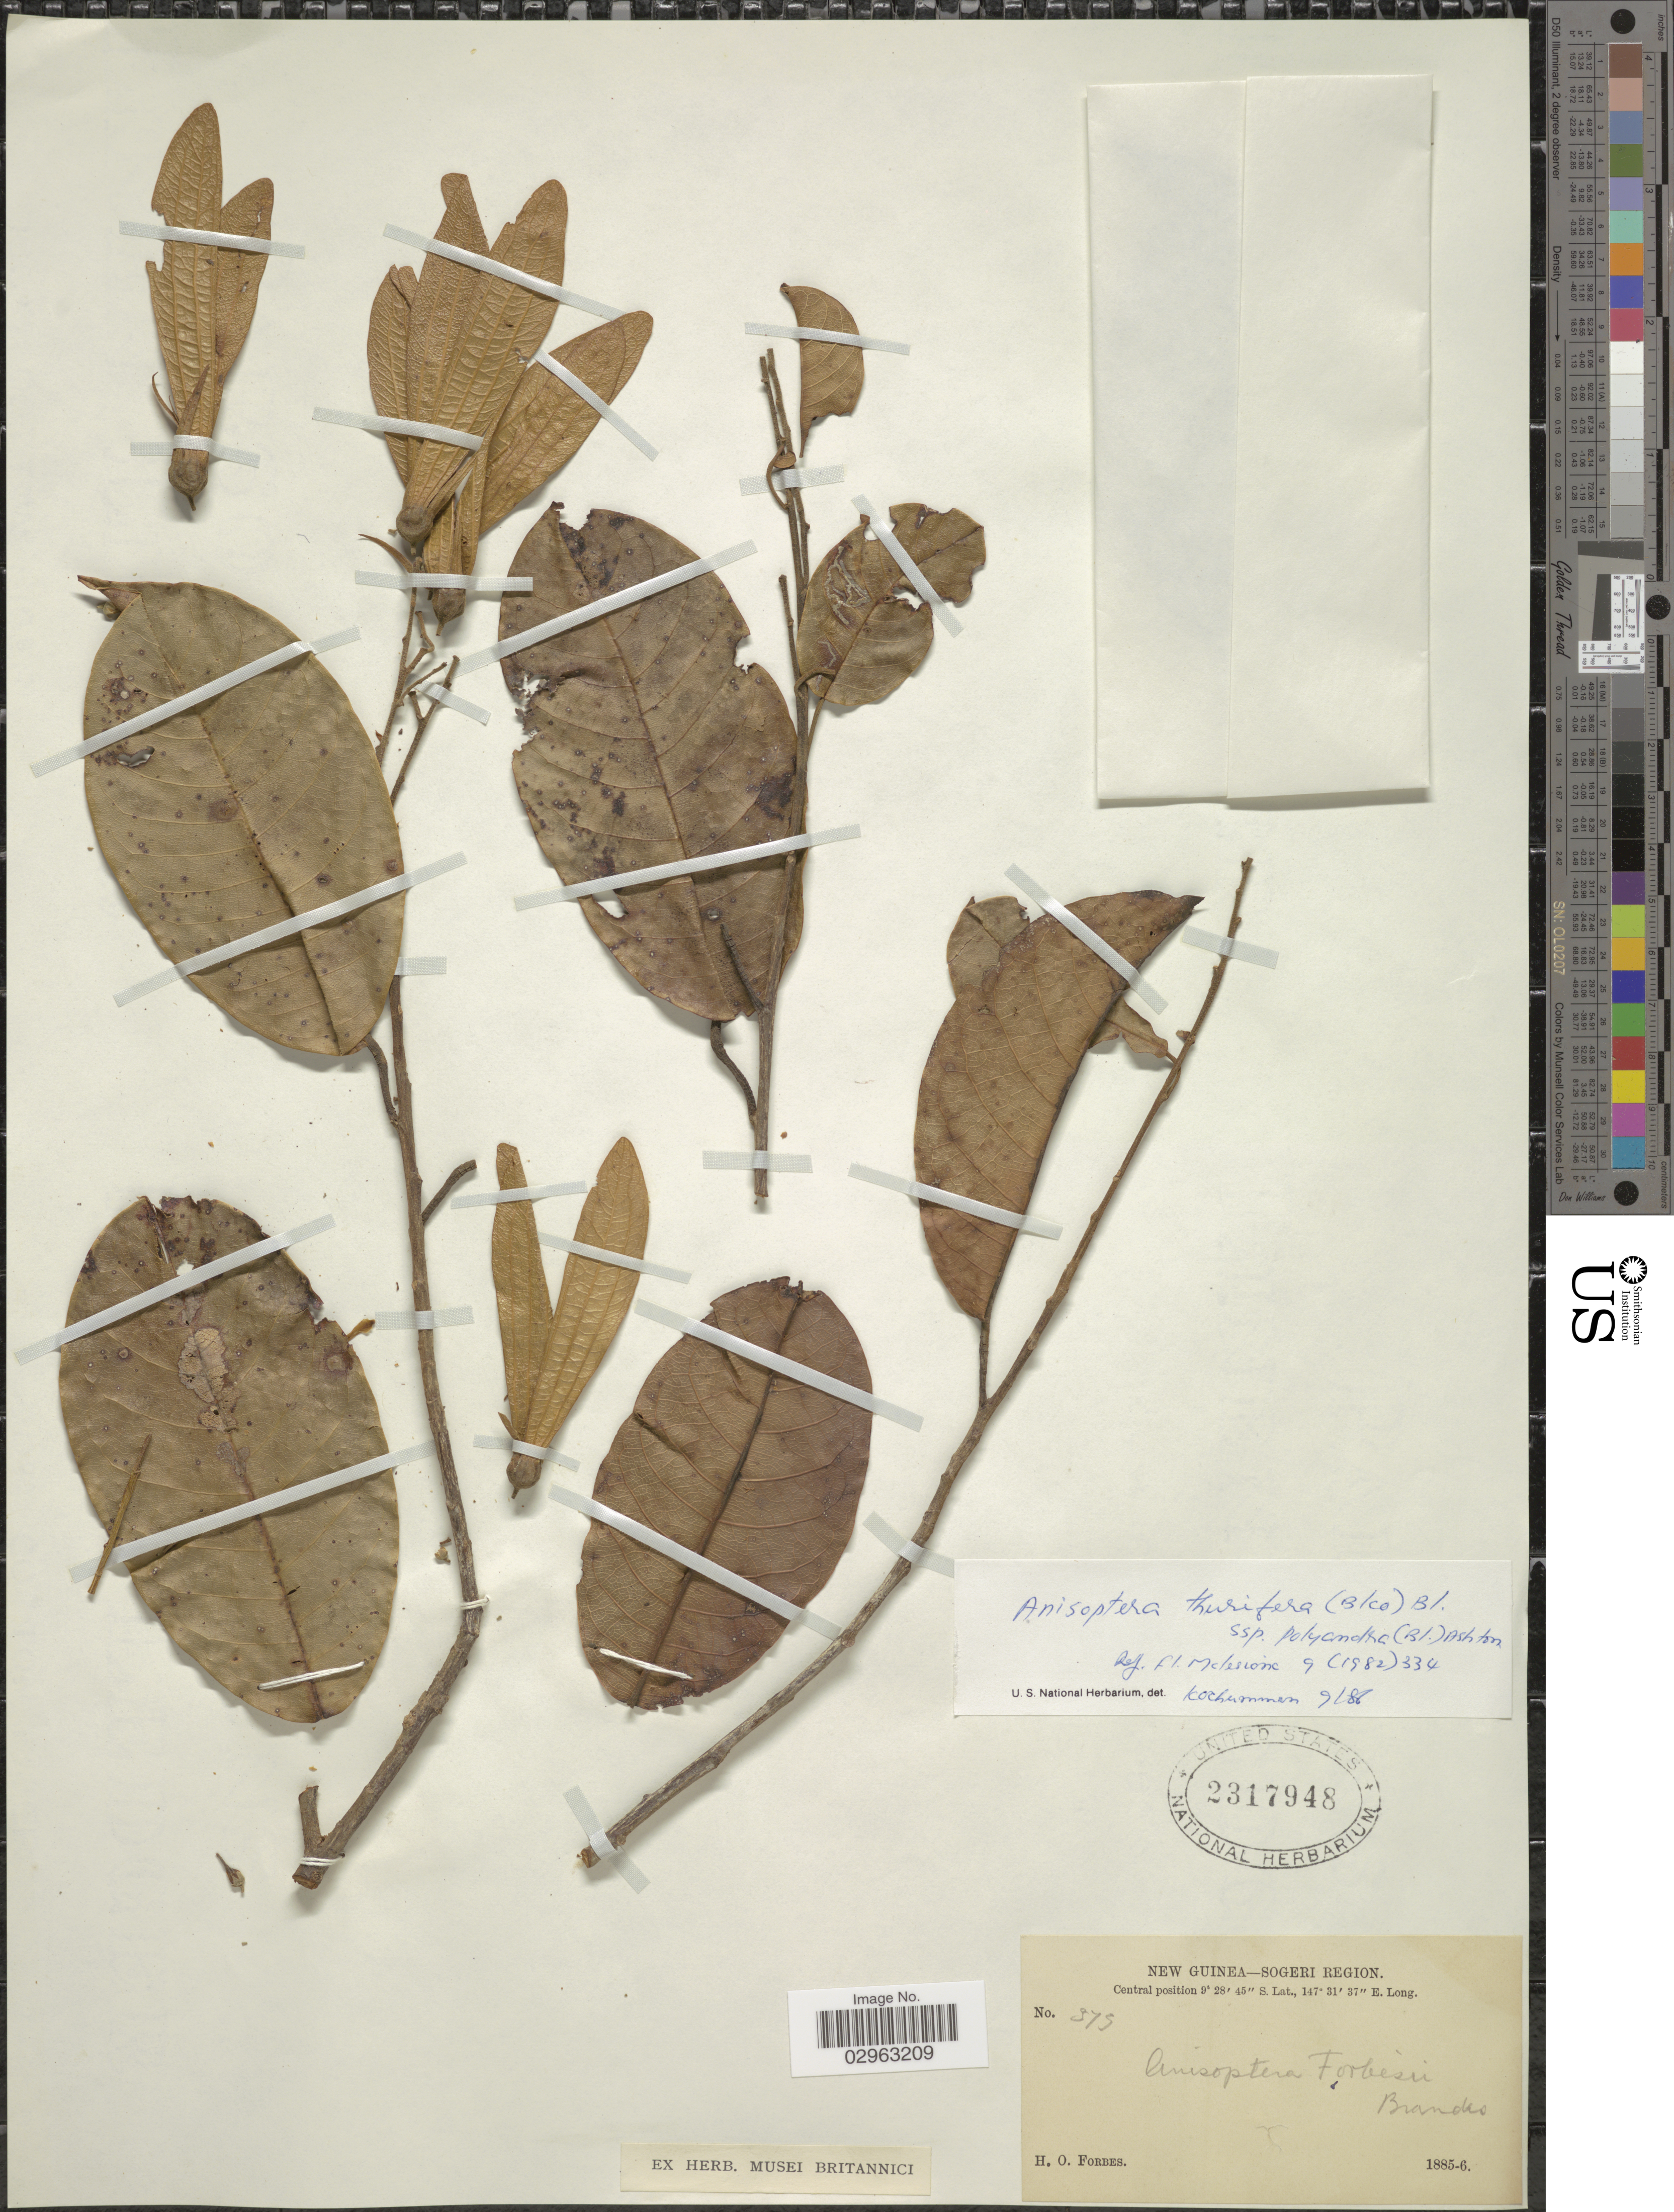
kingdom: Plantae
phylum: Tracheophyta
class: Magnoliopsida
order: Malvales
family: Dipterocarpaceae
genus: Anisoptera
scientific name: Anisoptera thurifera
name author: (Blanco) Blume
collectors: H. O. Forbes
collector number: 375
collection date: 1885/1886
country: Papua New Guinea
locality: New Guinea - Sogeri Region, Central position.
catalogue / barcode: US 2317948